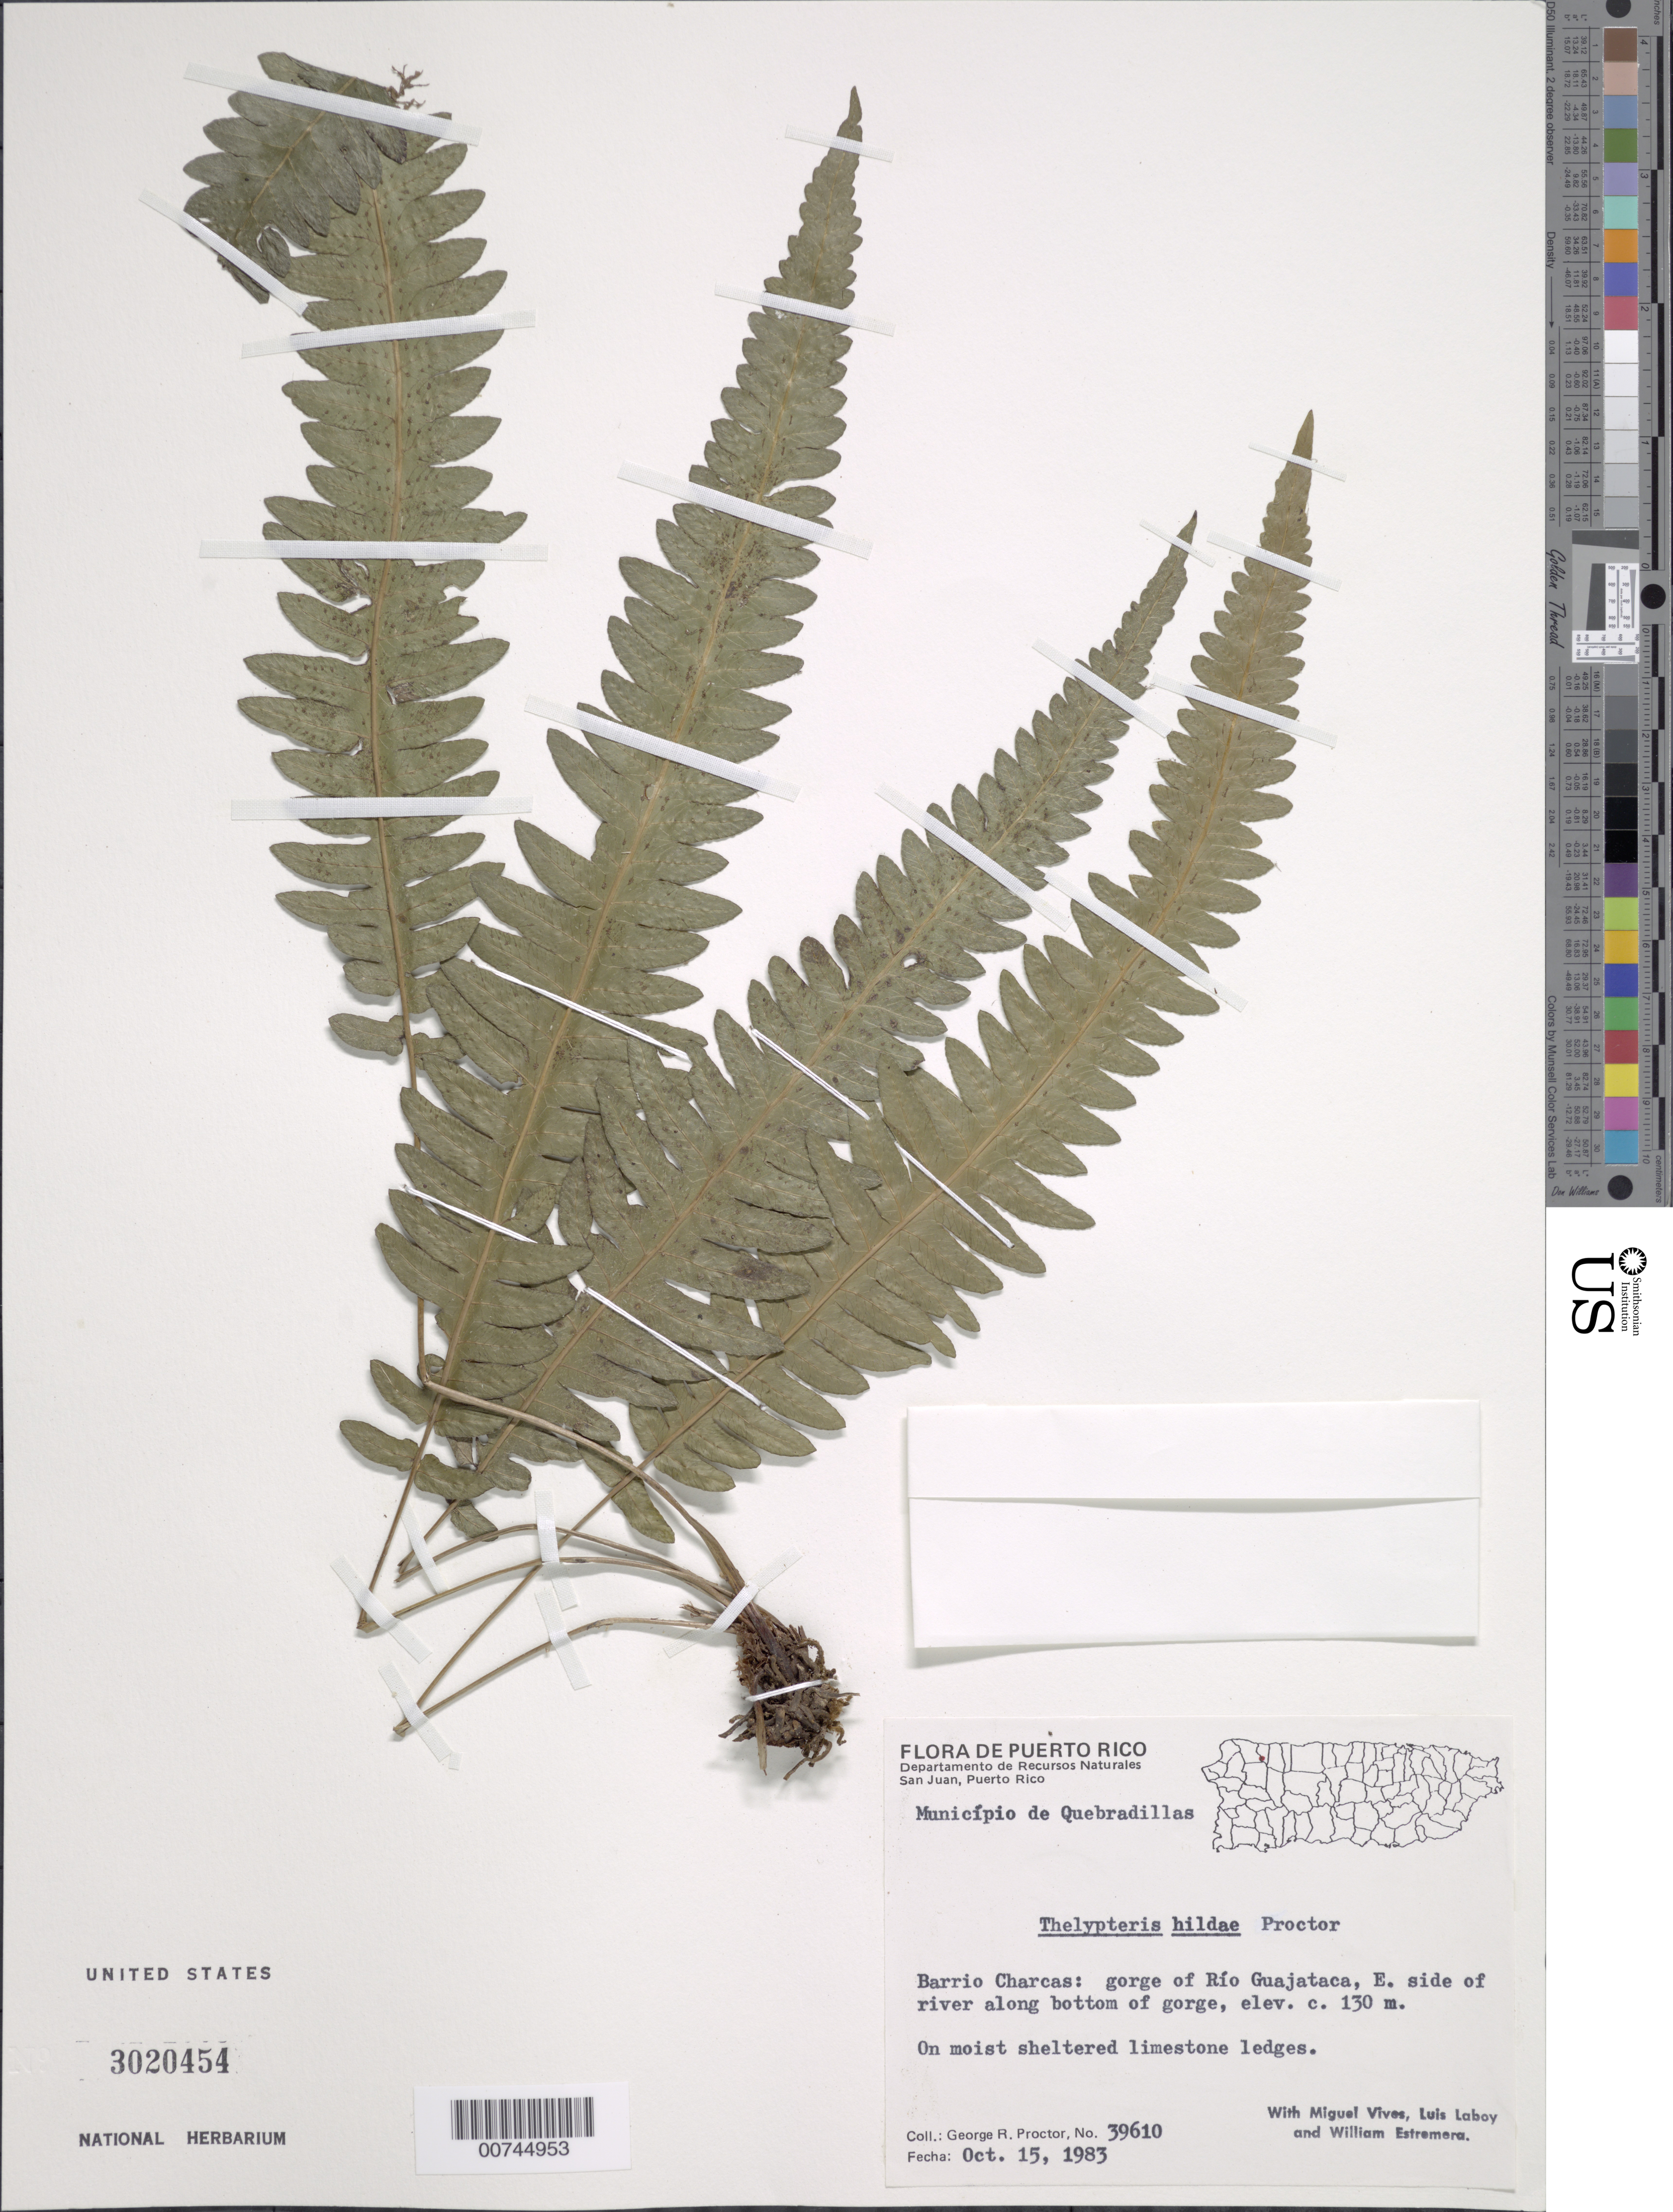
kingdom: Plantae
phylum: Tracheophyta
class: Polypodiopsida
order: Polypodiales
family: Thelypteridaceae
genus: Goniopteris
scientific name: Goniopteris hildae (Proctor) comb. nov., ined 2015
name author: (Proctor)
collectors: G. R. Proctor, W. Vives, L. Laboy & W. Estremera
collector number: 39610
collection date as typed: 15 Oct 1983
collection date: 1983-10-15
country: Puerto Rico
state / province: Quebradillas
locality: Barrio Charcas: gorge of Río Guajataca, E. side of river along bottom of gorge. Municipio Quebradillas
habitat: On moist sheltered limestone ledges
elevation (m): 130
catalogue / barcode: US 3020454